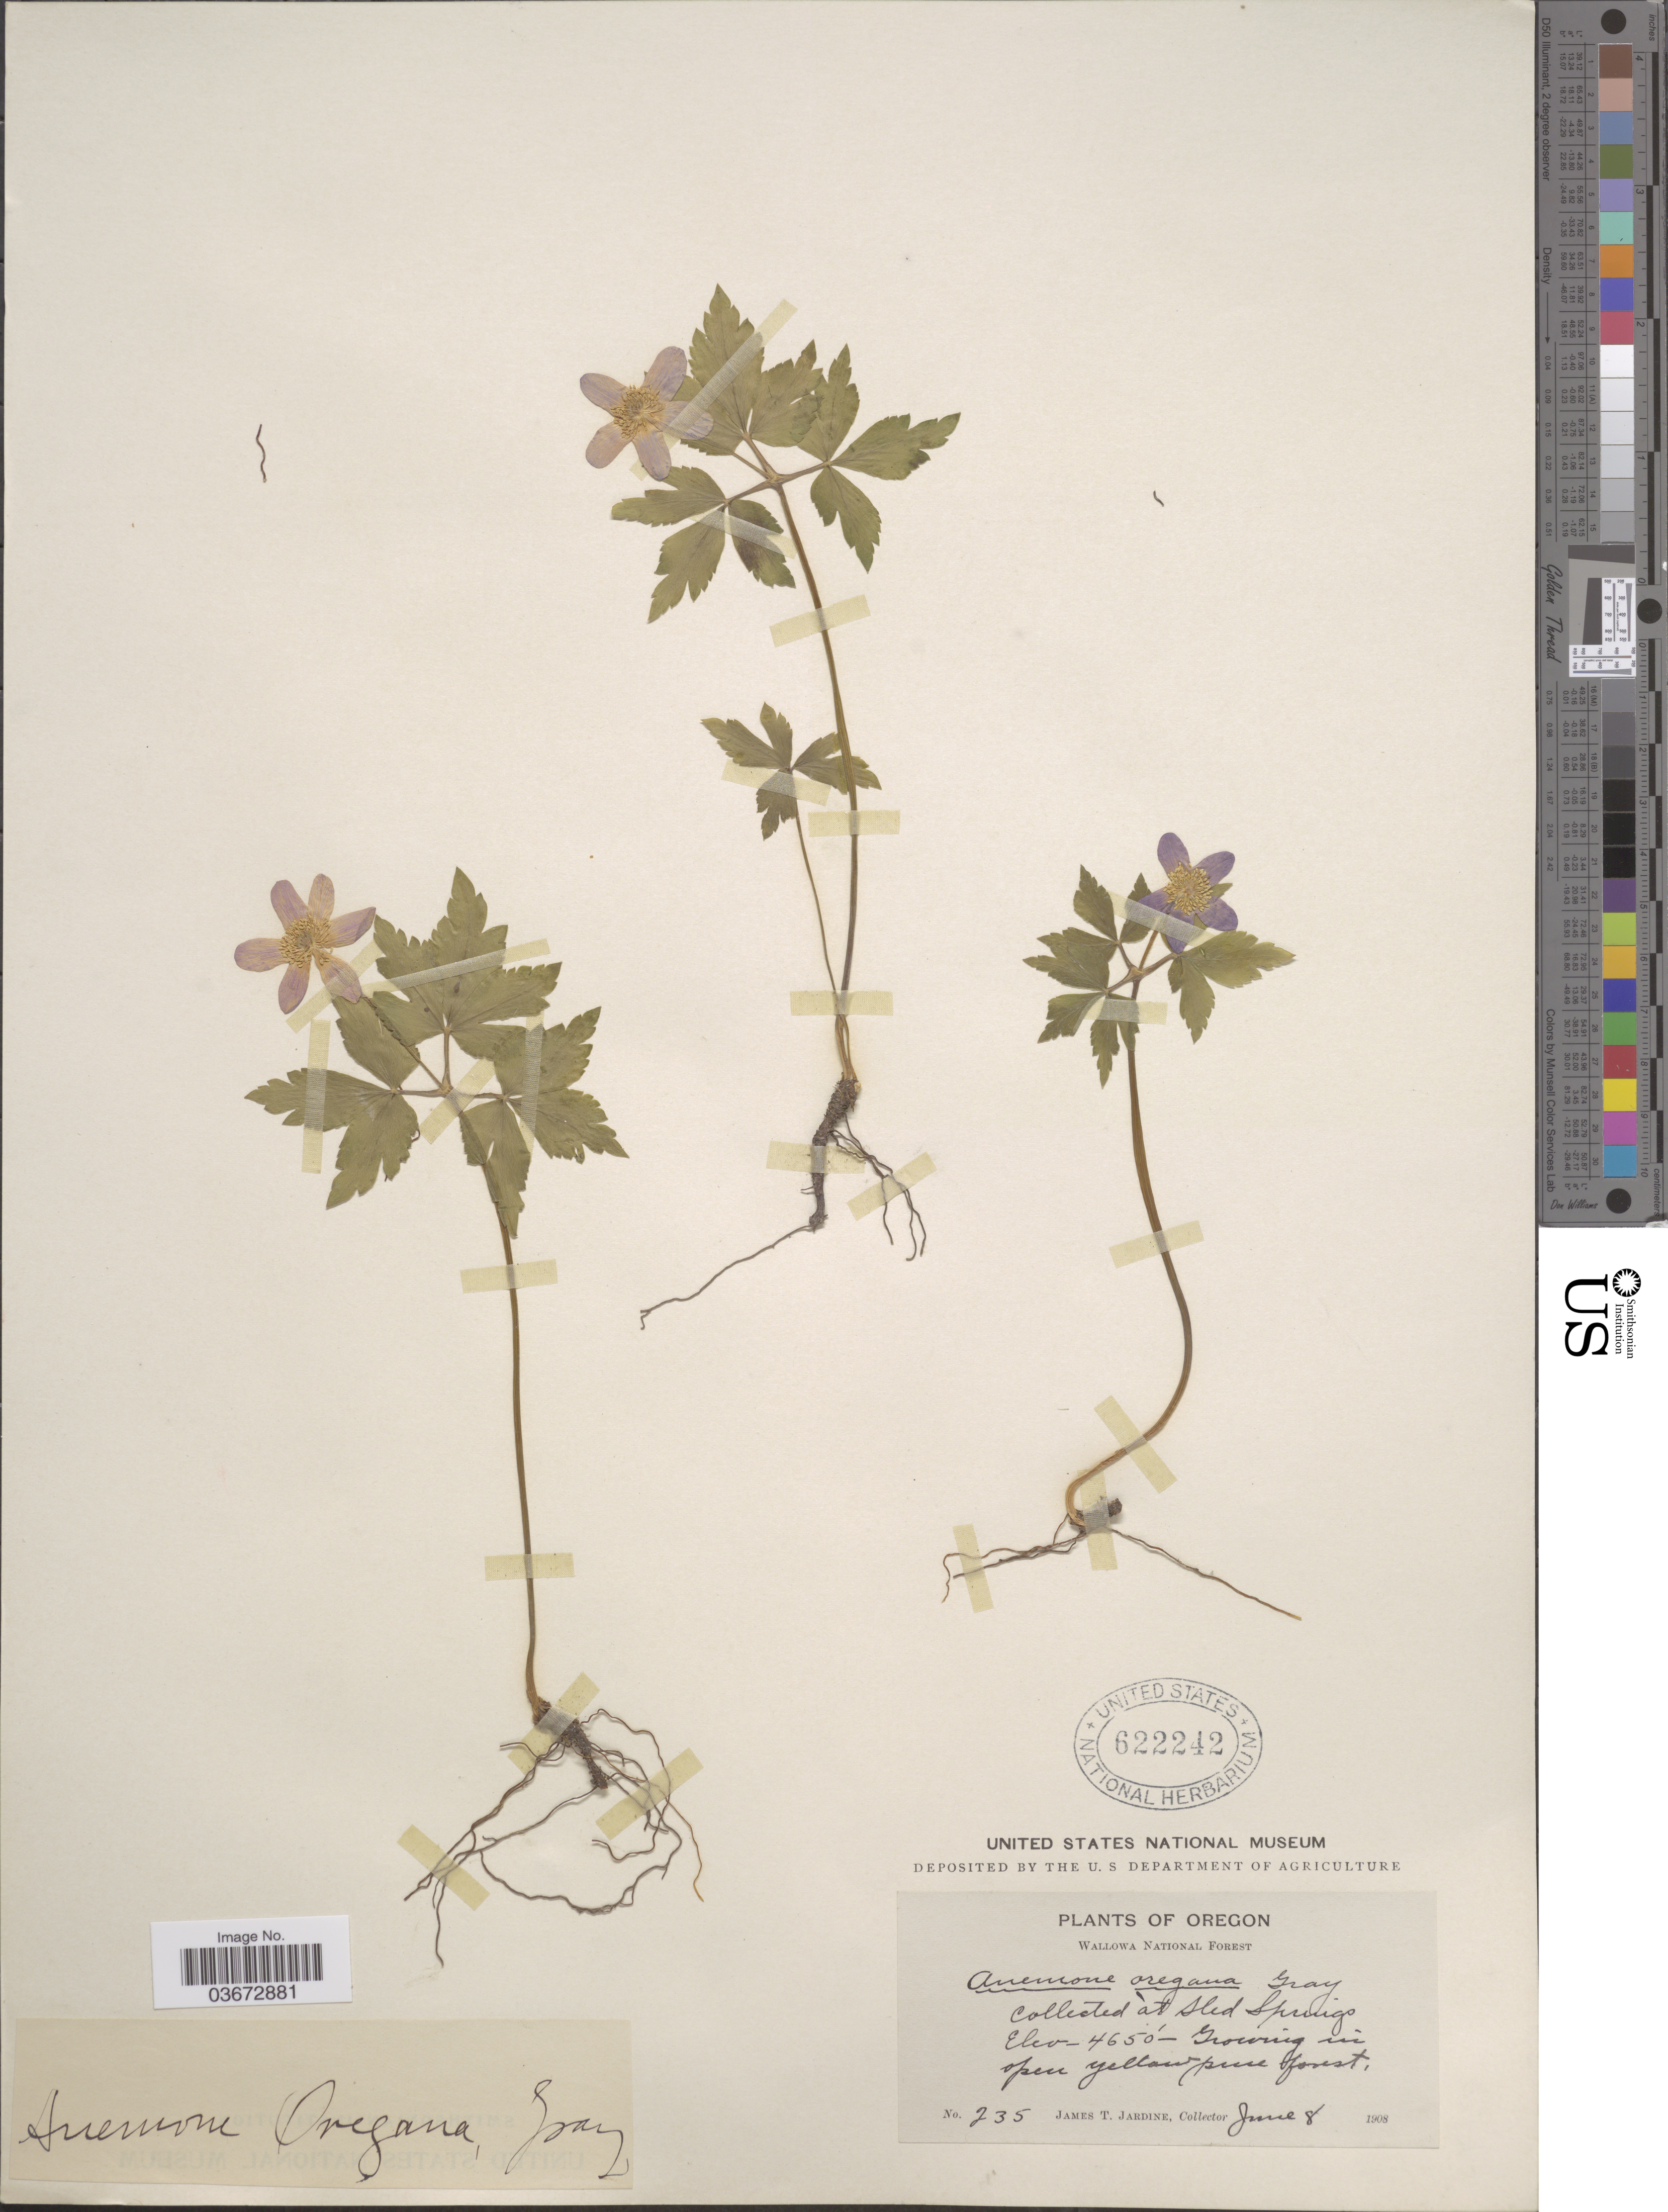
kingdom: Plantae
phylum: Tracheophyta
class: Magnoliopsida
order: Ranunculales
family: Ranunculaceae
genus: Anemone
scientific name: Anemone quinquefolia var. oregana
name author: (A. Gray) B.L. Rob.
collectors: J. T. Jardine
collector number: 235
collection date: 1908-06-08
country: United States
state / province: Oregon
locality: Wallowa National Forest. Sled Springs.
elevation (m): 1417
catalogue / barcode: US 622242